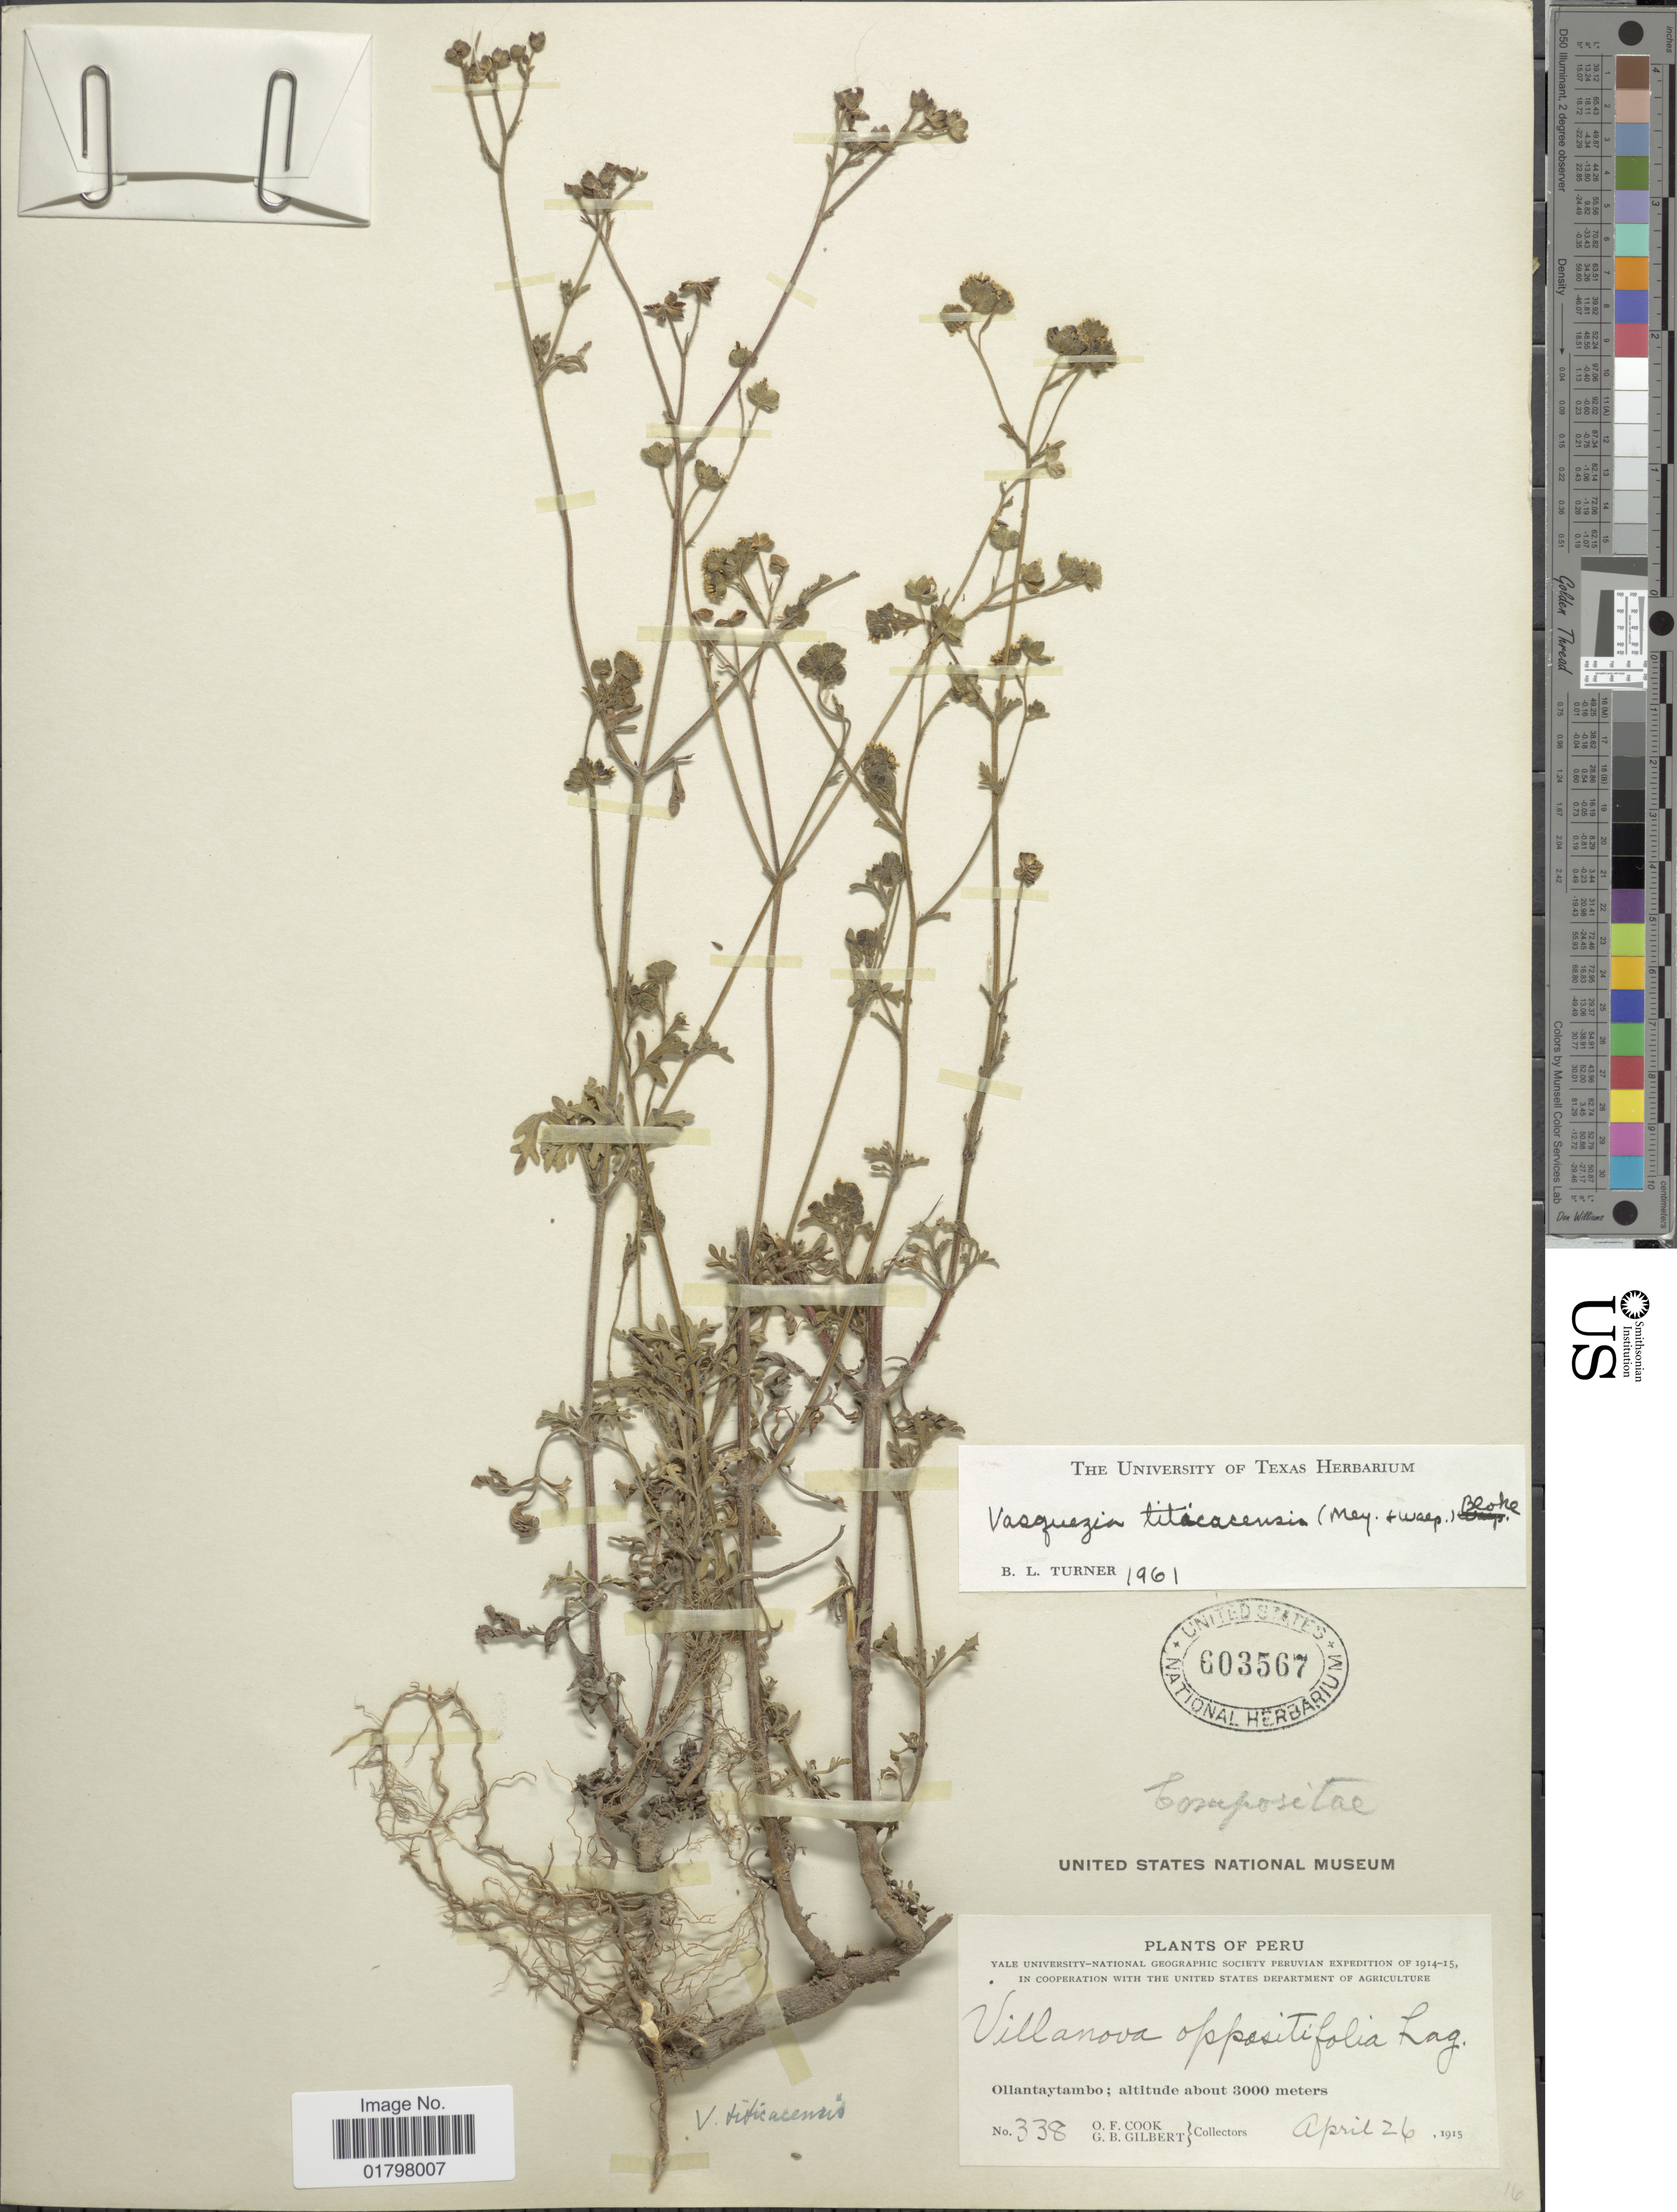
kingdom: Plantae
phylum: Tracheophyta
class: Magnoliopsida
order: Asterales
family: Asteraceae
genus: Vasquesia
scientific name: Vasquesia titicacensis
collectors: O. F. Cook & G. B. Gilbert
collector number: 338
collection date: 1915-04-26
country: Peru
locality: Ollantaytambo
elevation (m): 3000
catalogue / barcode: US 603567